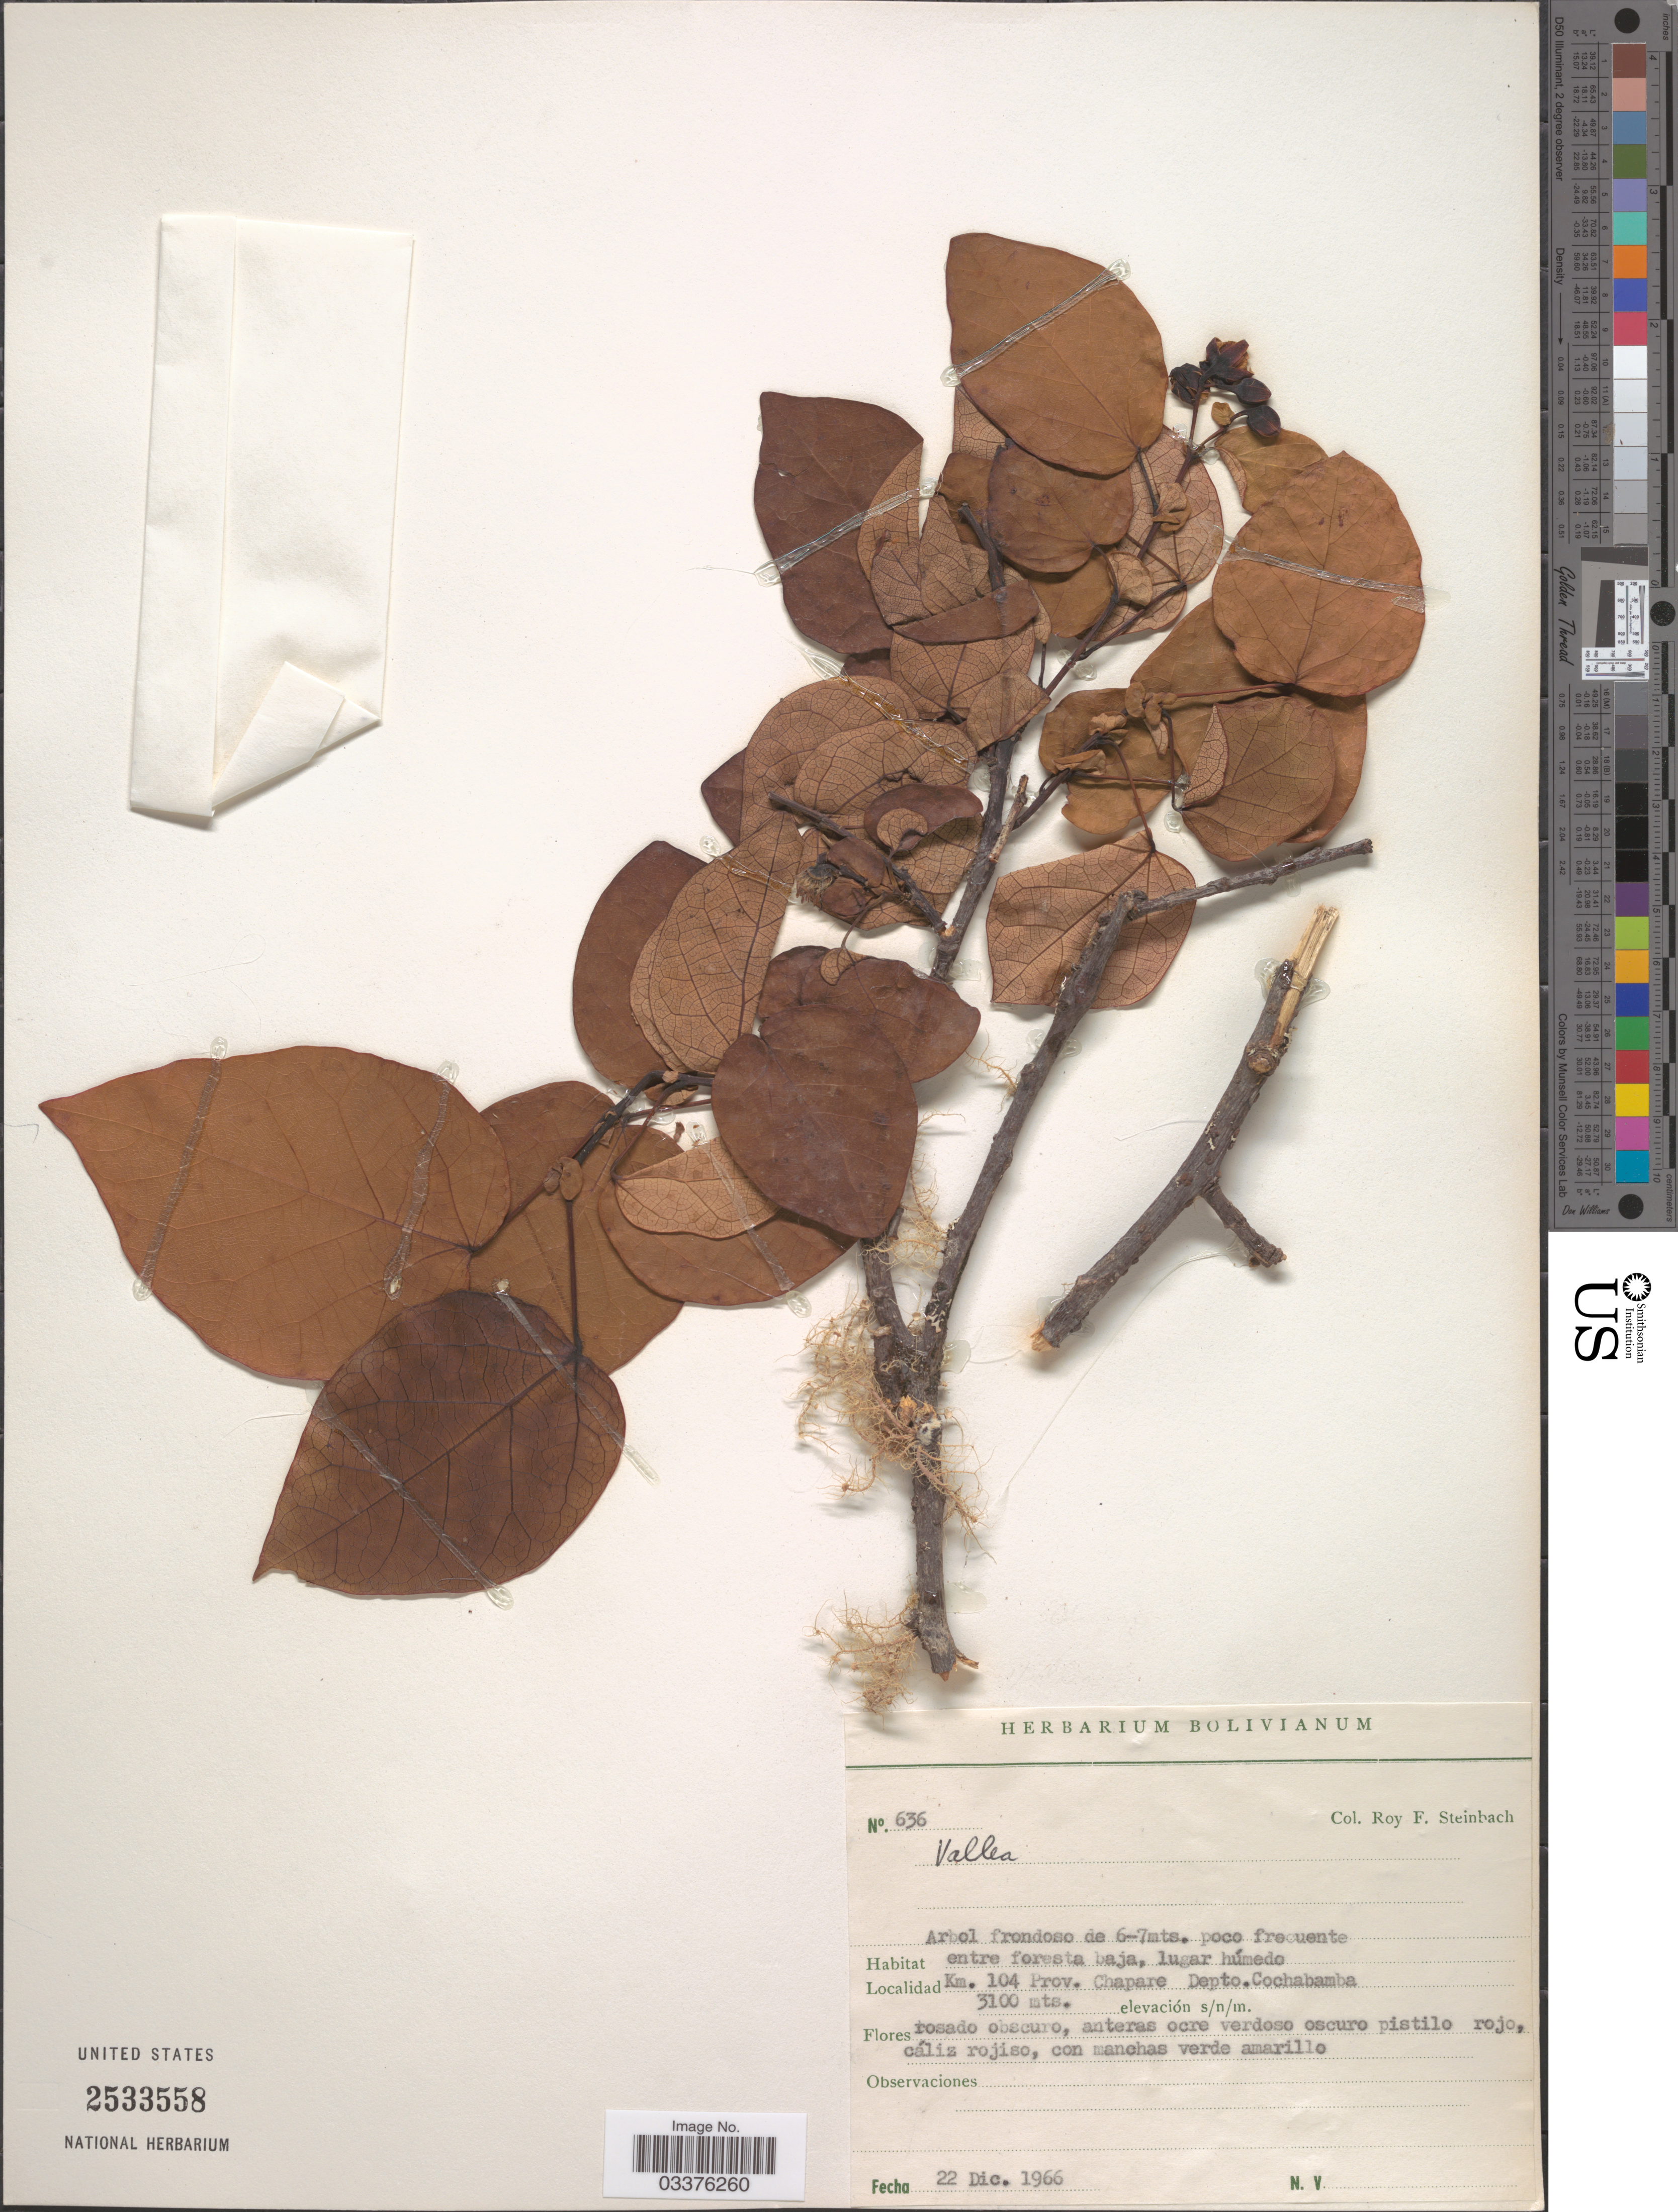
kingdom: Plantae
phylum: Tracheophyta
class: Magnoliopsida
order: Oxalidales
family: Elaeocarpaceae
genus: Vallea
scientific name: Vallea stipularis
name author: L. f.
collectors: R. F. Steinbach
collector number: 636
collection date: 1966-12-22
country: Bolivia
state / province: Cochabamba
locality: Km. 104 Prov. Chapare, Depto. Cochabamba.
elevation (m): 3100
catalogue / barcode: US 2533558